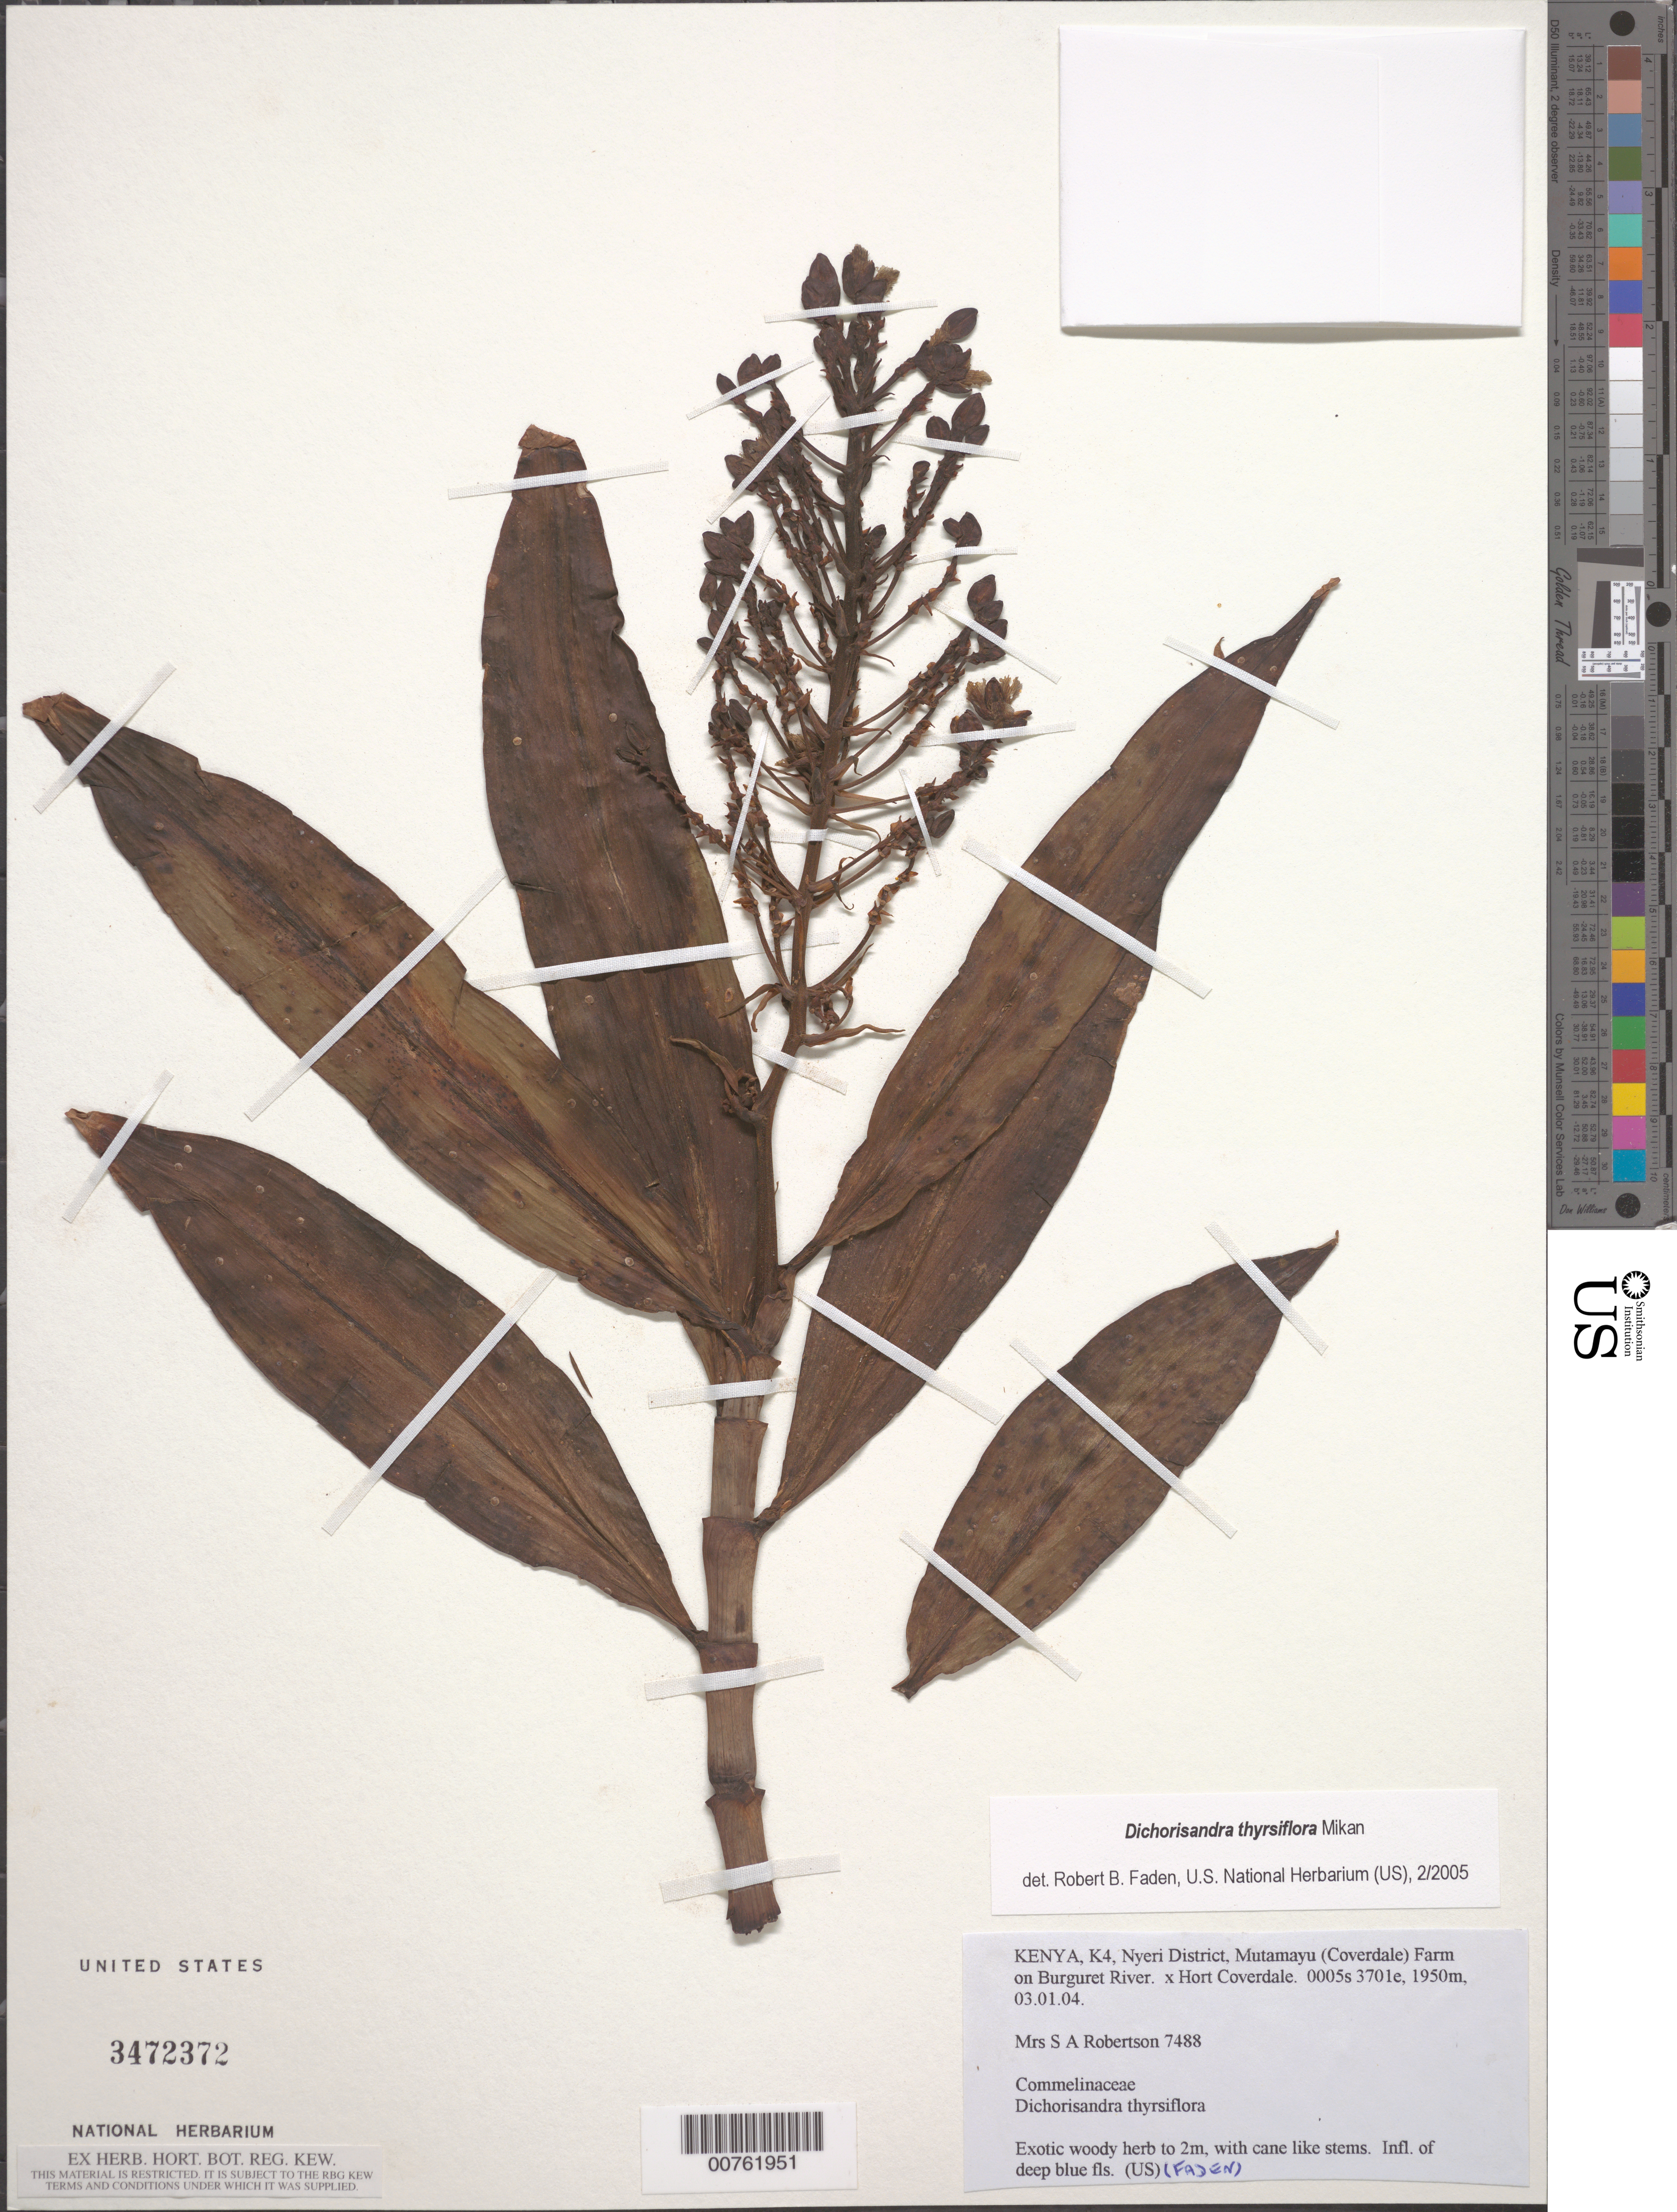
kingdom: Plantae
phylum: Tracheophyta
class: Liliopsida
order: Commelinales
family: Commelinaceae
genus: Dichorisandra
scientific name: Dichorisandra thyrsiflora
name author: J.C. Mikan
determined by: Faden, Robert B., (US), Smithsonian Institution - National Museum of Natural History (UNITED STATES)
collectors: S. A. Robertson et al.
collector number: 7488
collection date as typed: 03 Jan 2004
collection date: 2004-01-03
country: Kenya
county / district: Nyeri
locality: Mutamayu (Coverdale) Farm on Burguret River. s Hort Coverdale.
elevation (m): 1950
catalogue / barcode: US 3472372